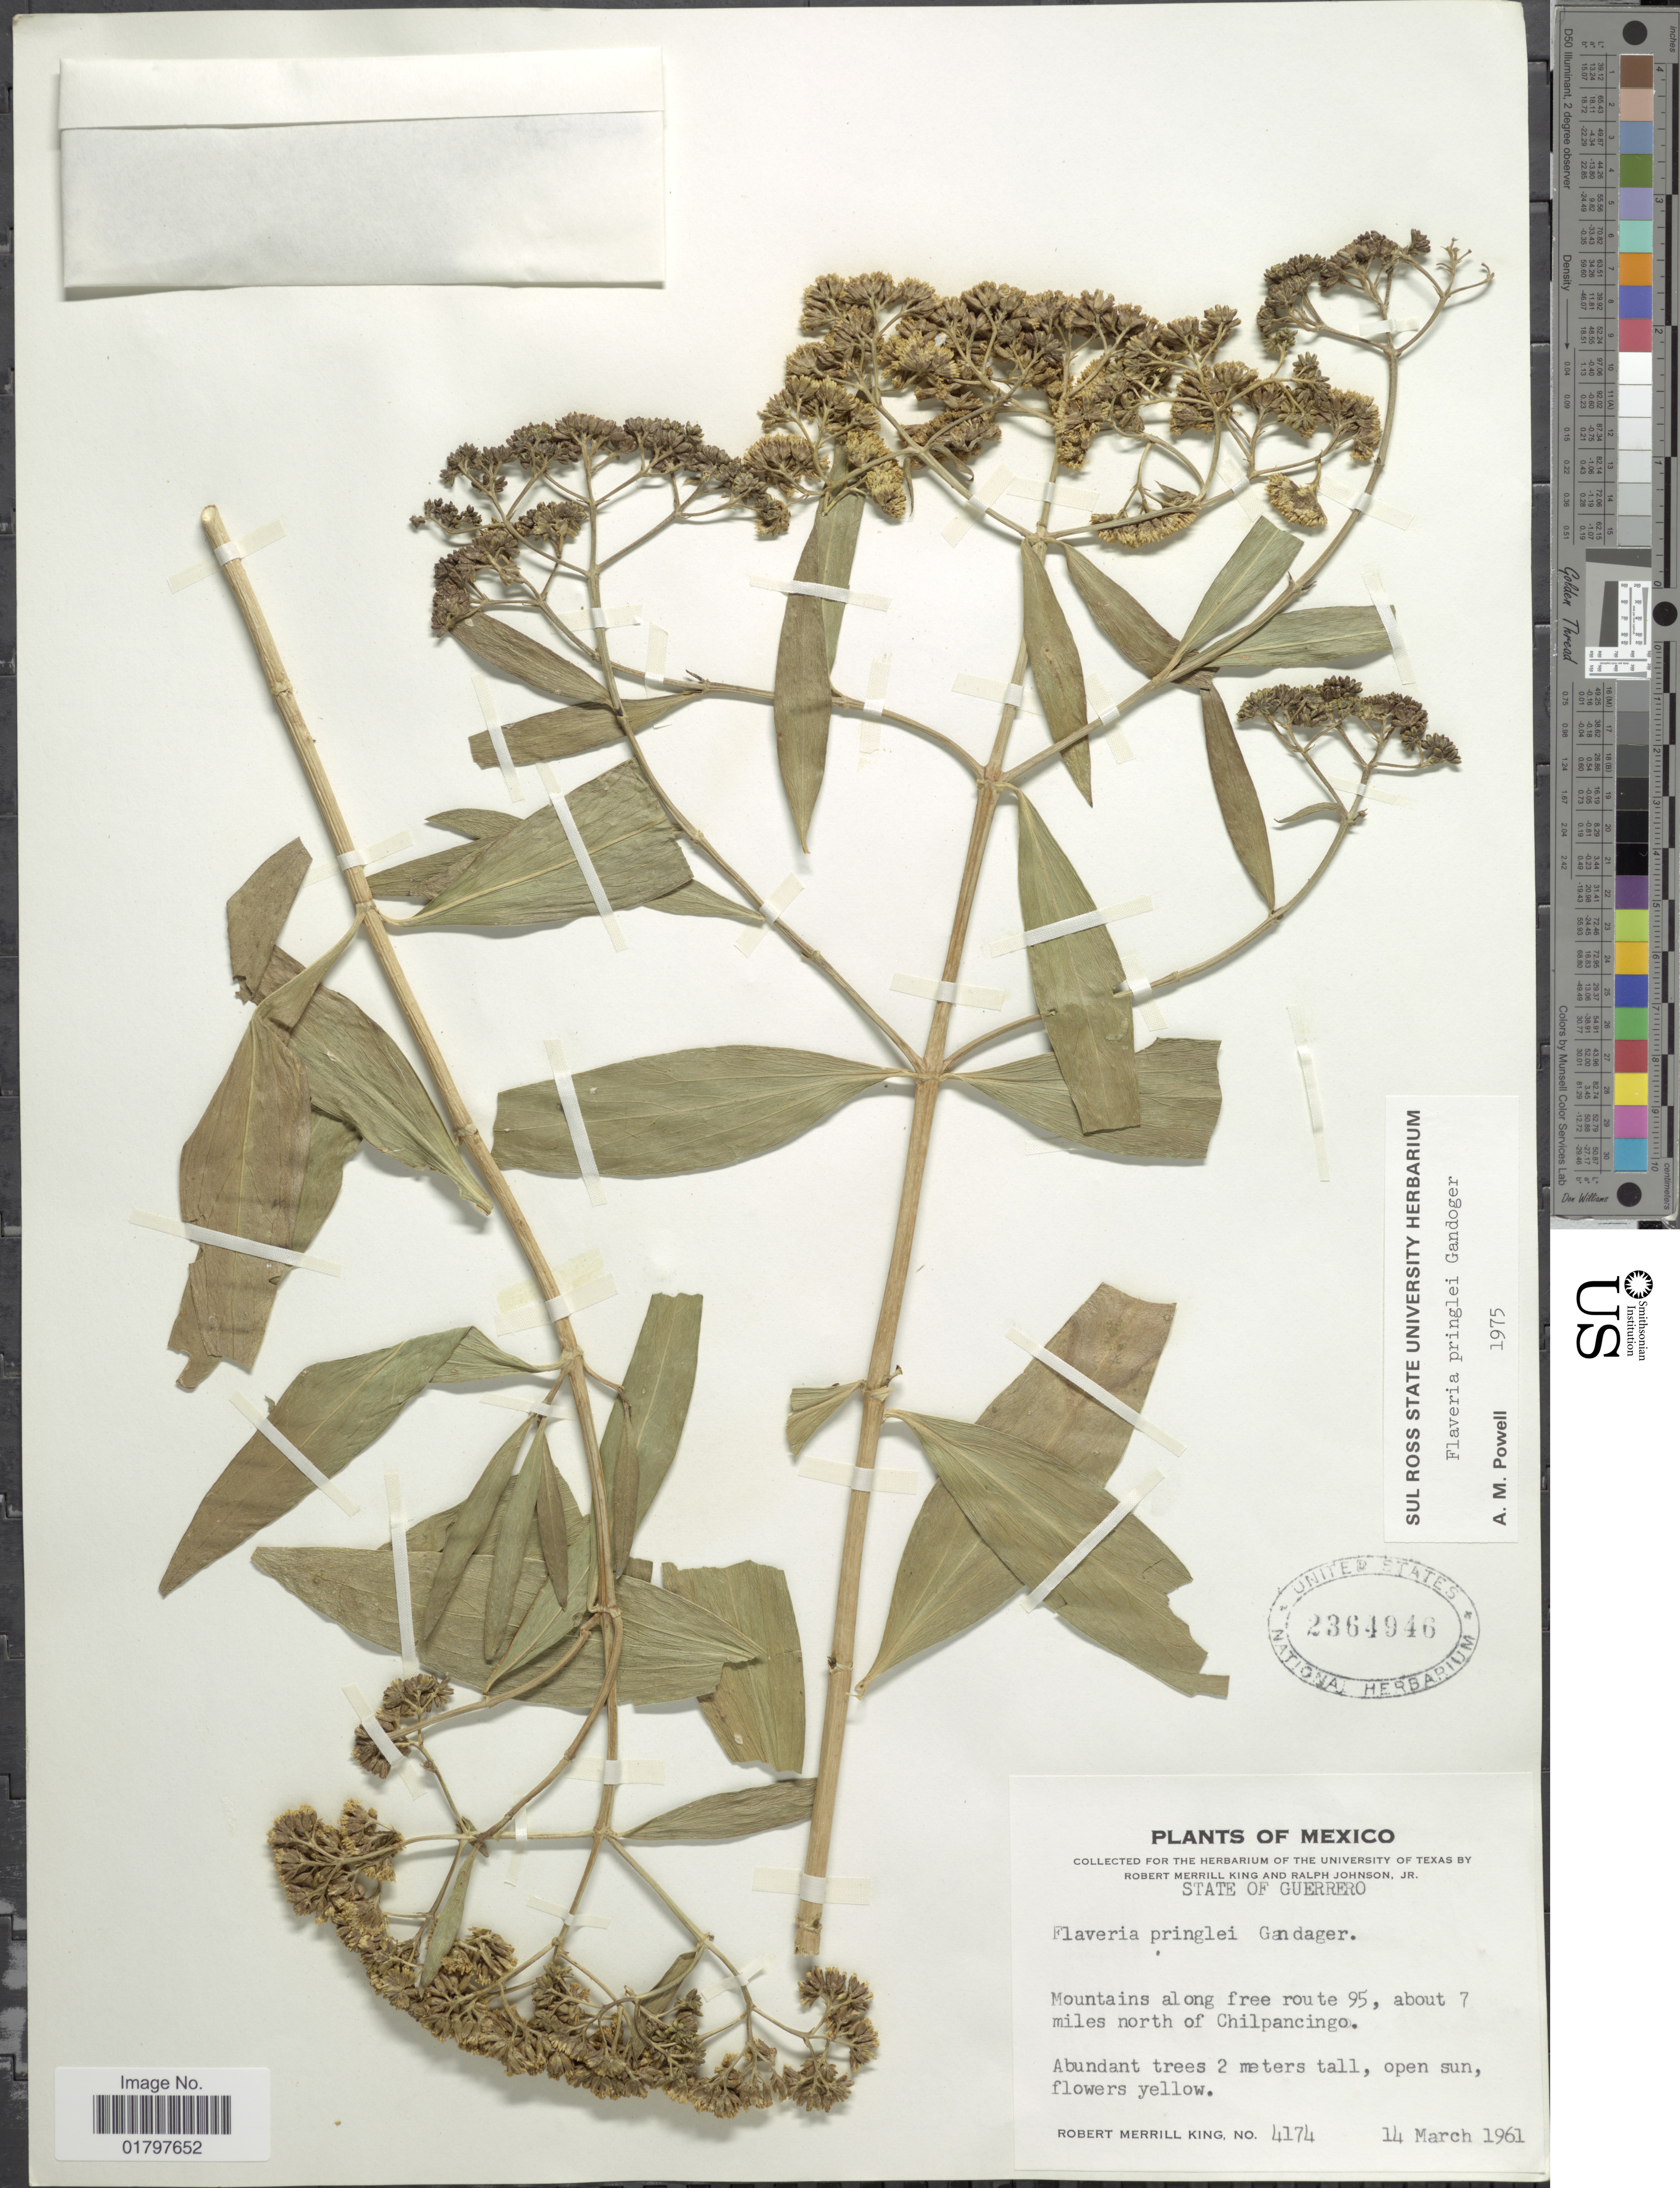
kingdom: Plantae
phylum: Tracheophyta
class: Magnoliopsida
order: Asterales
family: Asteraceae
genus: Flaveria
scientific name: Flaveria pringlei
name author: Gand.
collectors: R. M. King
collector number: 4174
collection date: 1961-03-14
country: Mexico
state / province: Guerrero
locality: State of Guerrero. Mountains along free route 95, about 7 miles north of Chilpancingo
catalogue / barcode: US 2364946